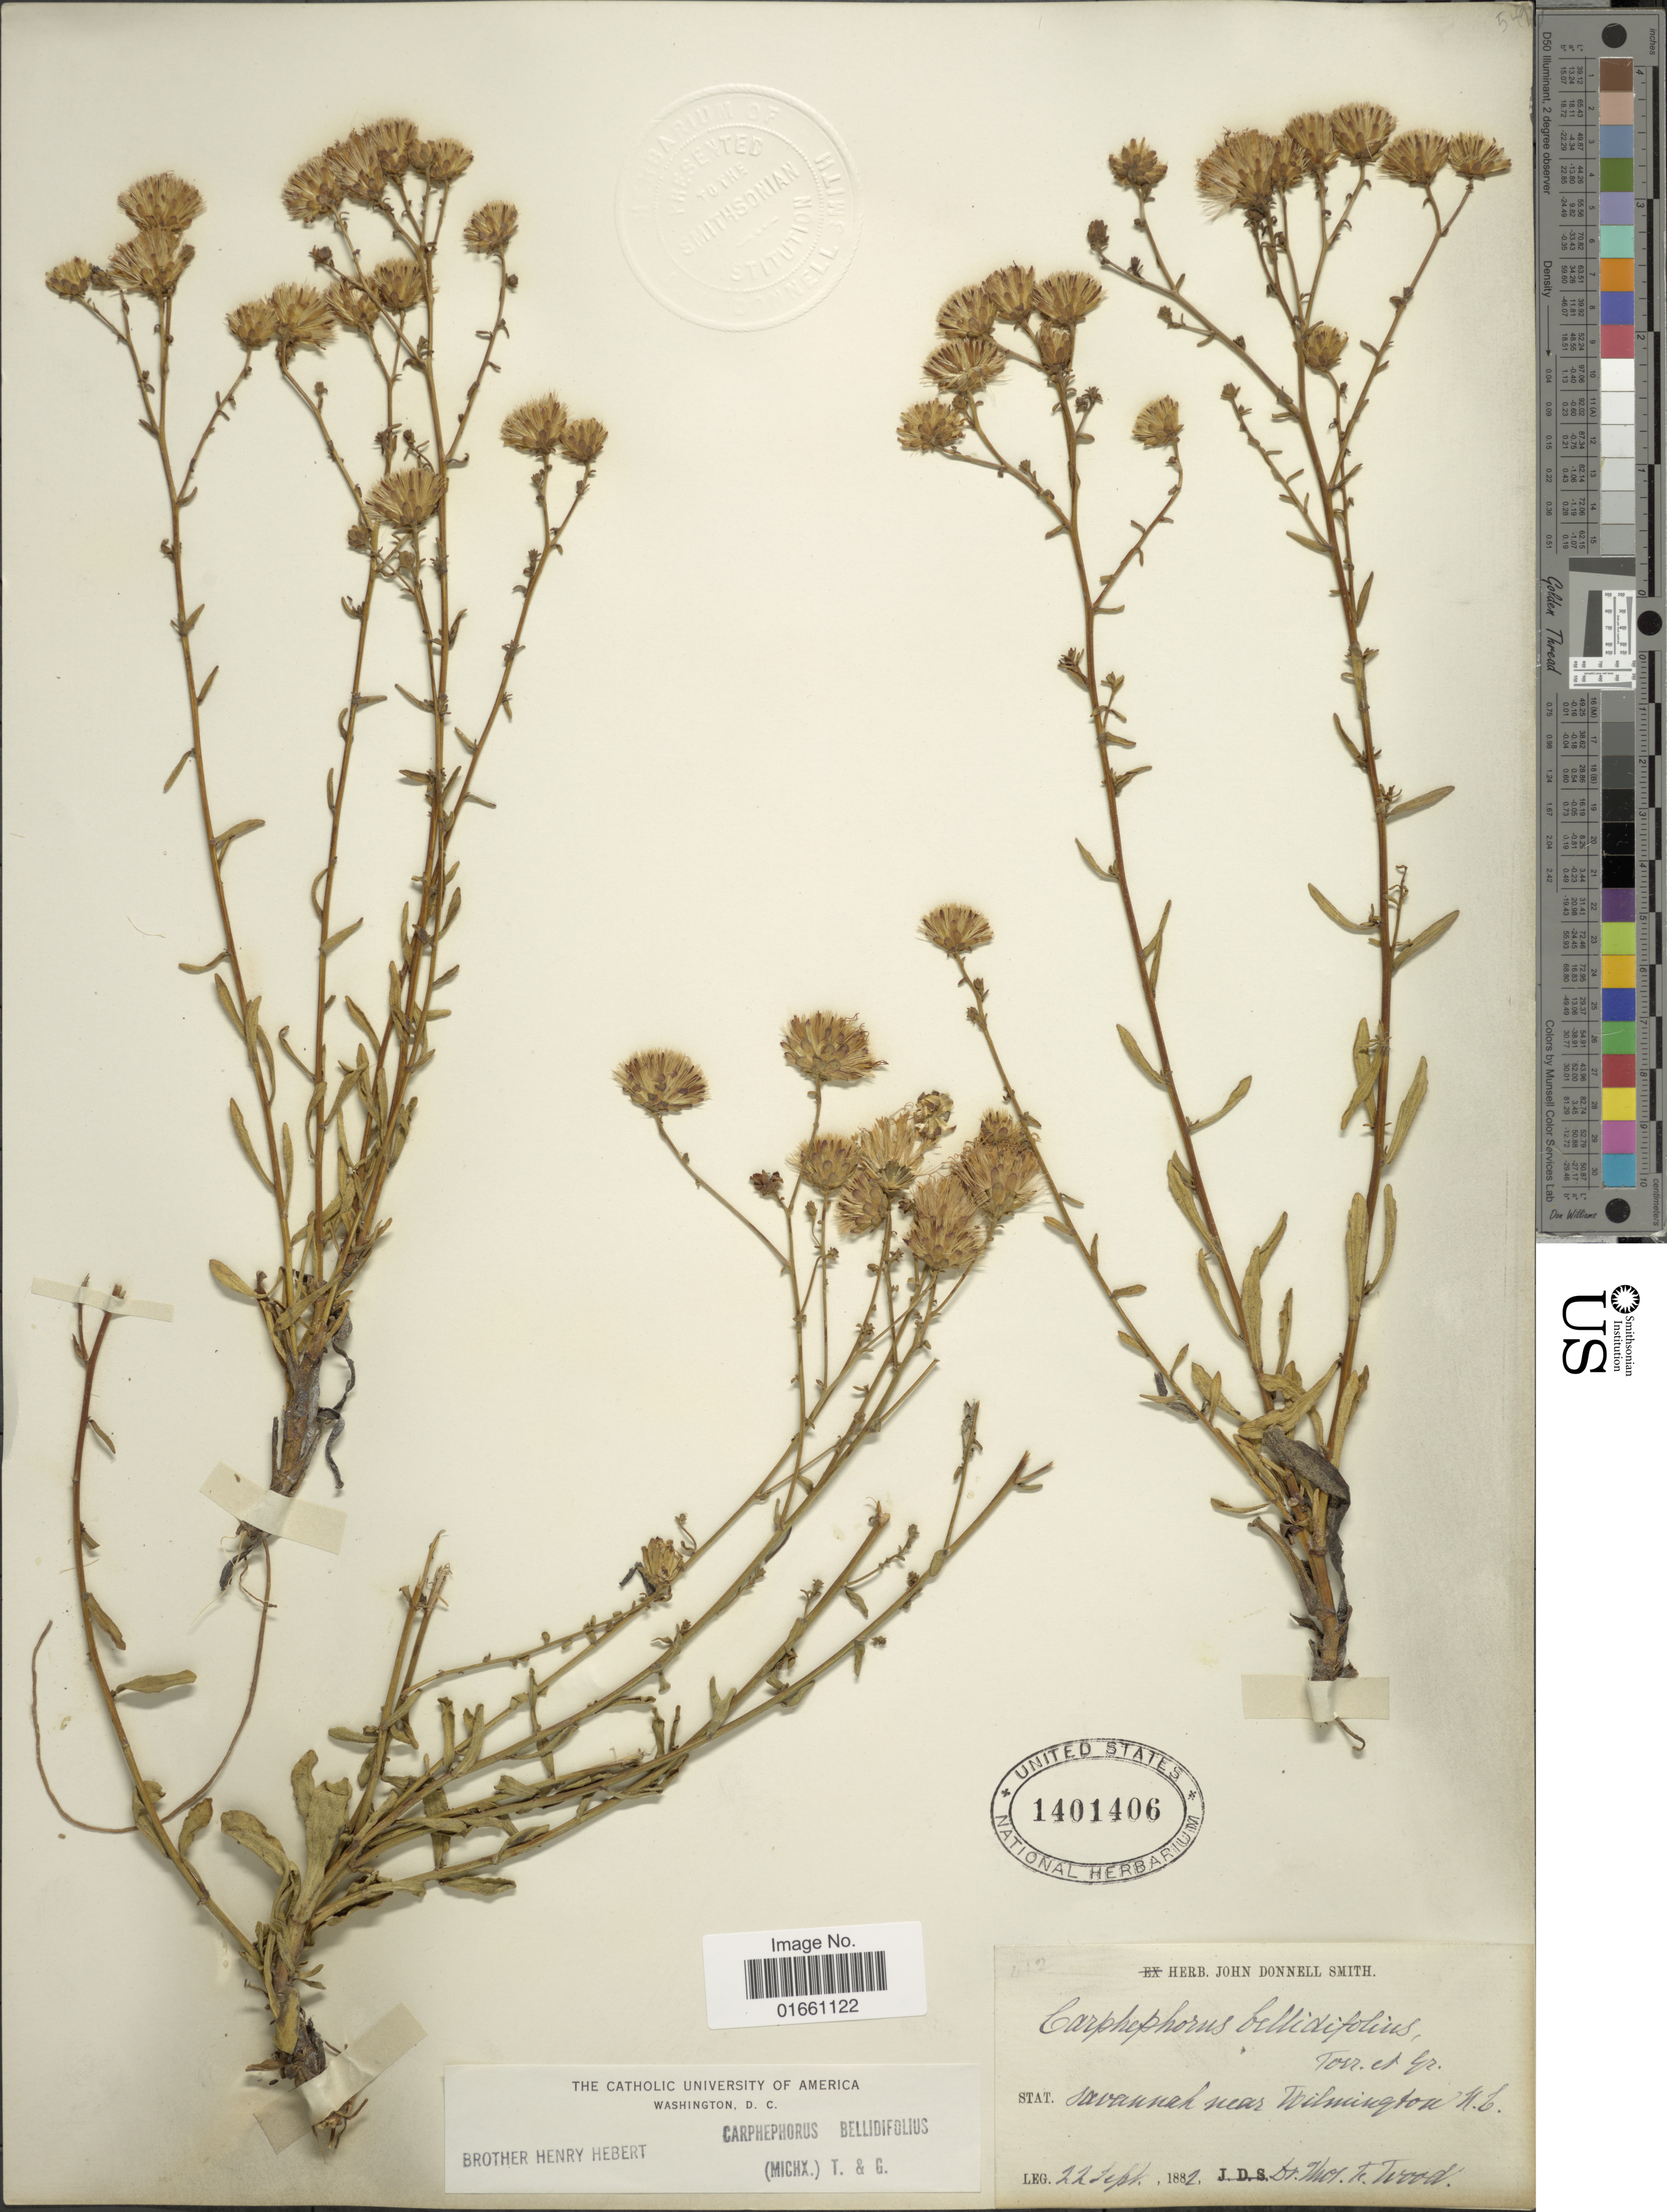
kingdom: Plantae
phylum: Tracheophyta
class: Magnoliopsida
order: Asterales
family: Asteraceae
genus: Carphephorus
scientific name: Carphephorus bellidifolius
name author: (Michx.) Torr. & A. Gray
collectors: T. F. Wood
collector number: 412*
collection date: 1882-09-22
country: United States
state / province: North Carolina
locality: Savannah near Wilmington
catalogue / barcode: US 1401406